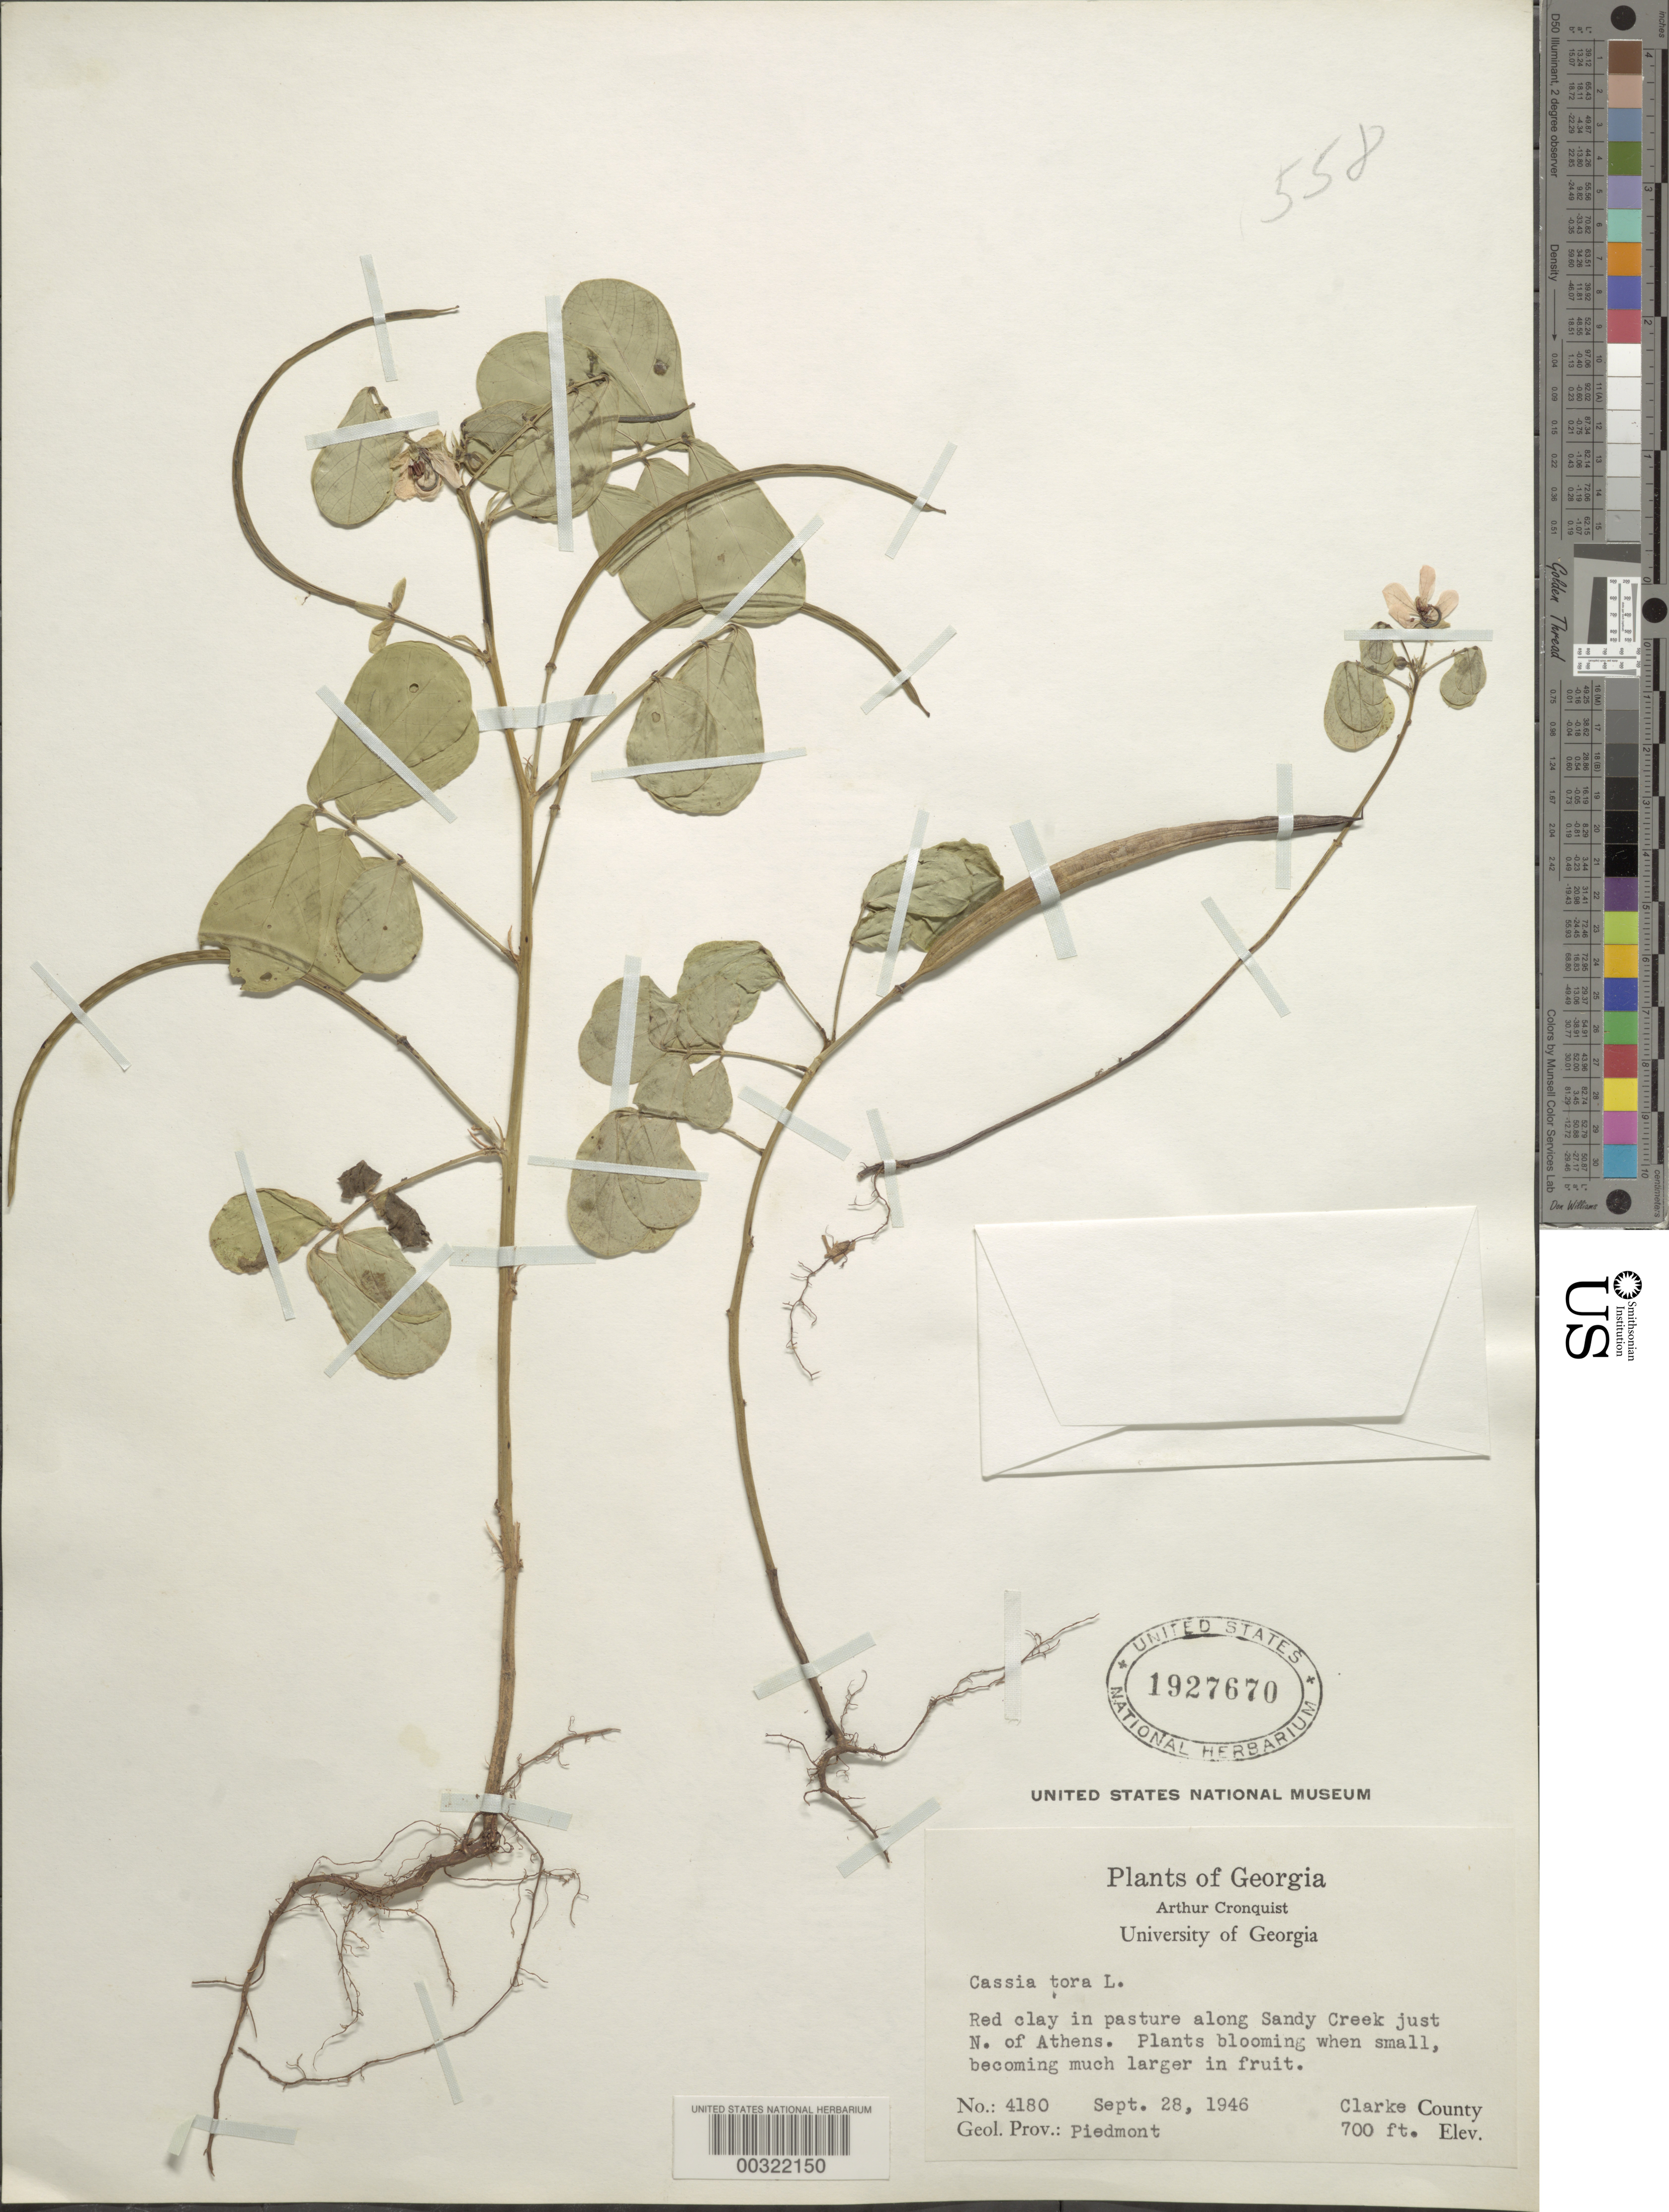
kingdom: Plantae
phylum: Tracheophyta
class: Magnoliopsida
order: Fabales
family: Fabaceae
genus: Senna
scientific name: Senna obtusifolia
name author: (L.) H.S. Irwin & Barneby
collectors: A. J. Cronquist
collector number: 4180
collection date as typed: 28 Sep 1946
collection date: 1946-09-28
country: United States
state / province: Georgia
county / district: Clarke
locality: Along sandy creek just n of athens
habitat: Red clay in pasture along creek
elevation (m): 213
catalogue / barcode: US 1927670